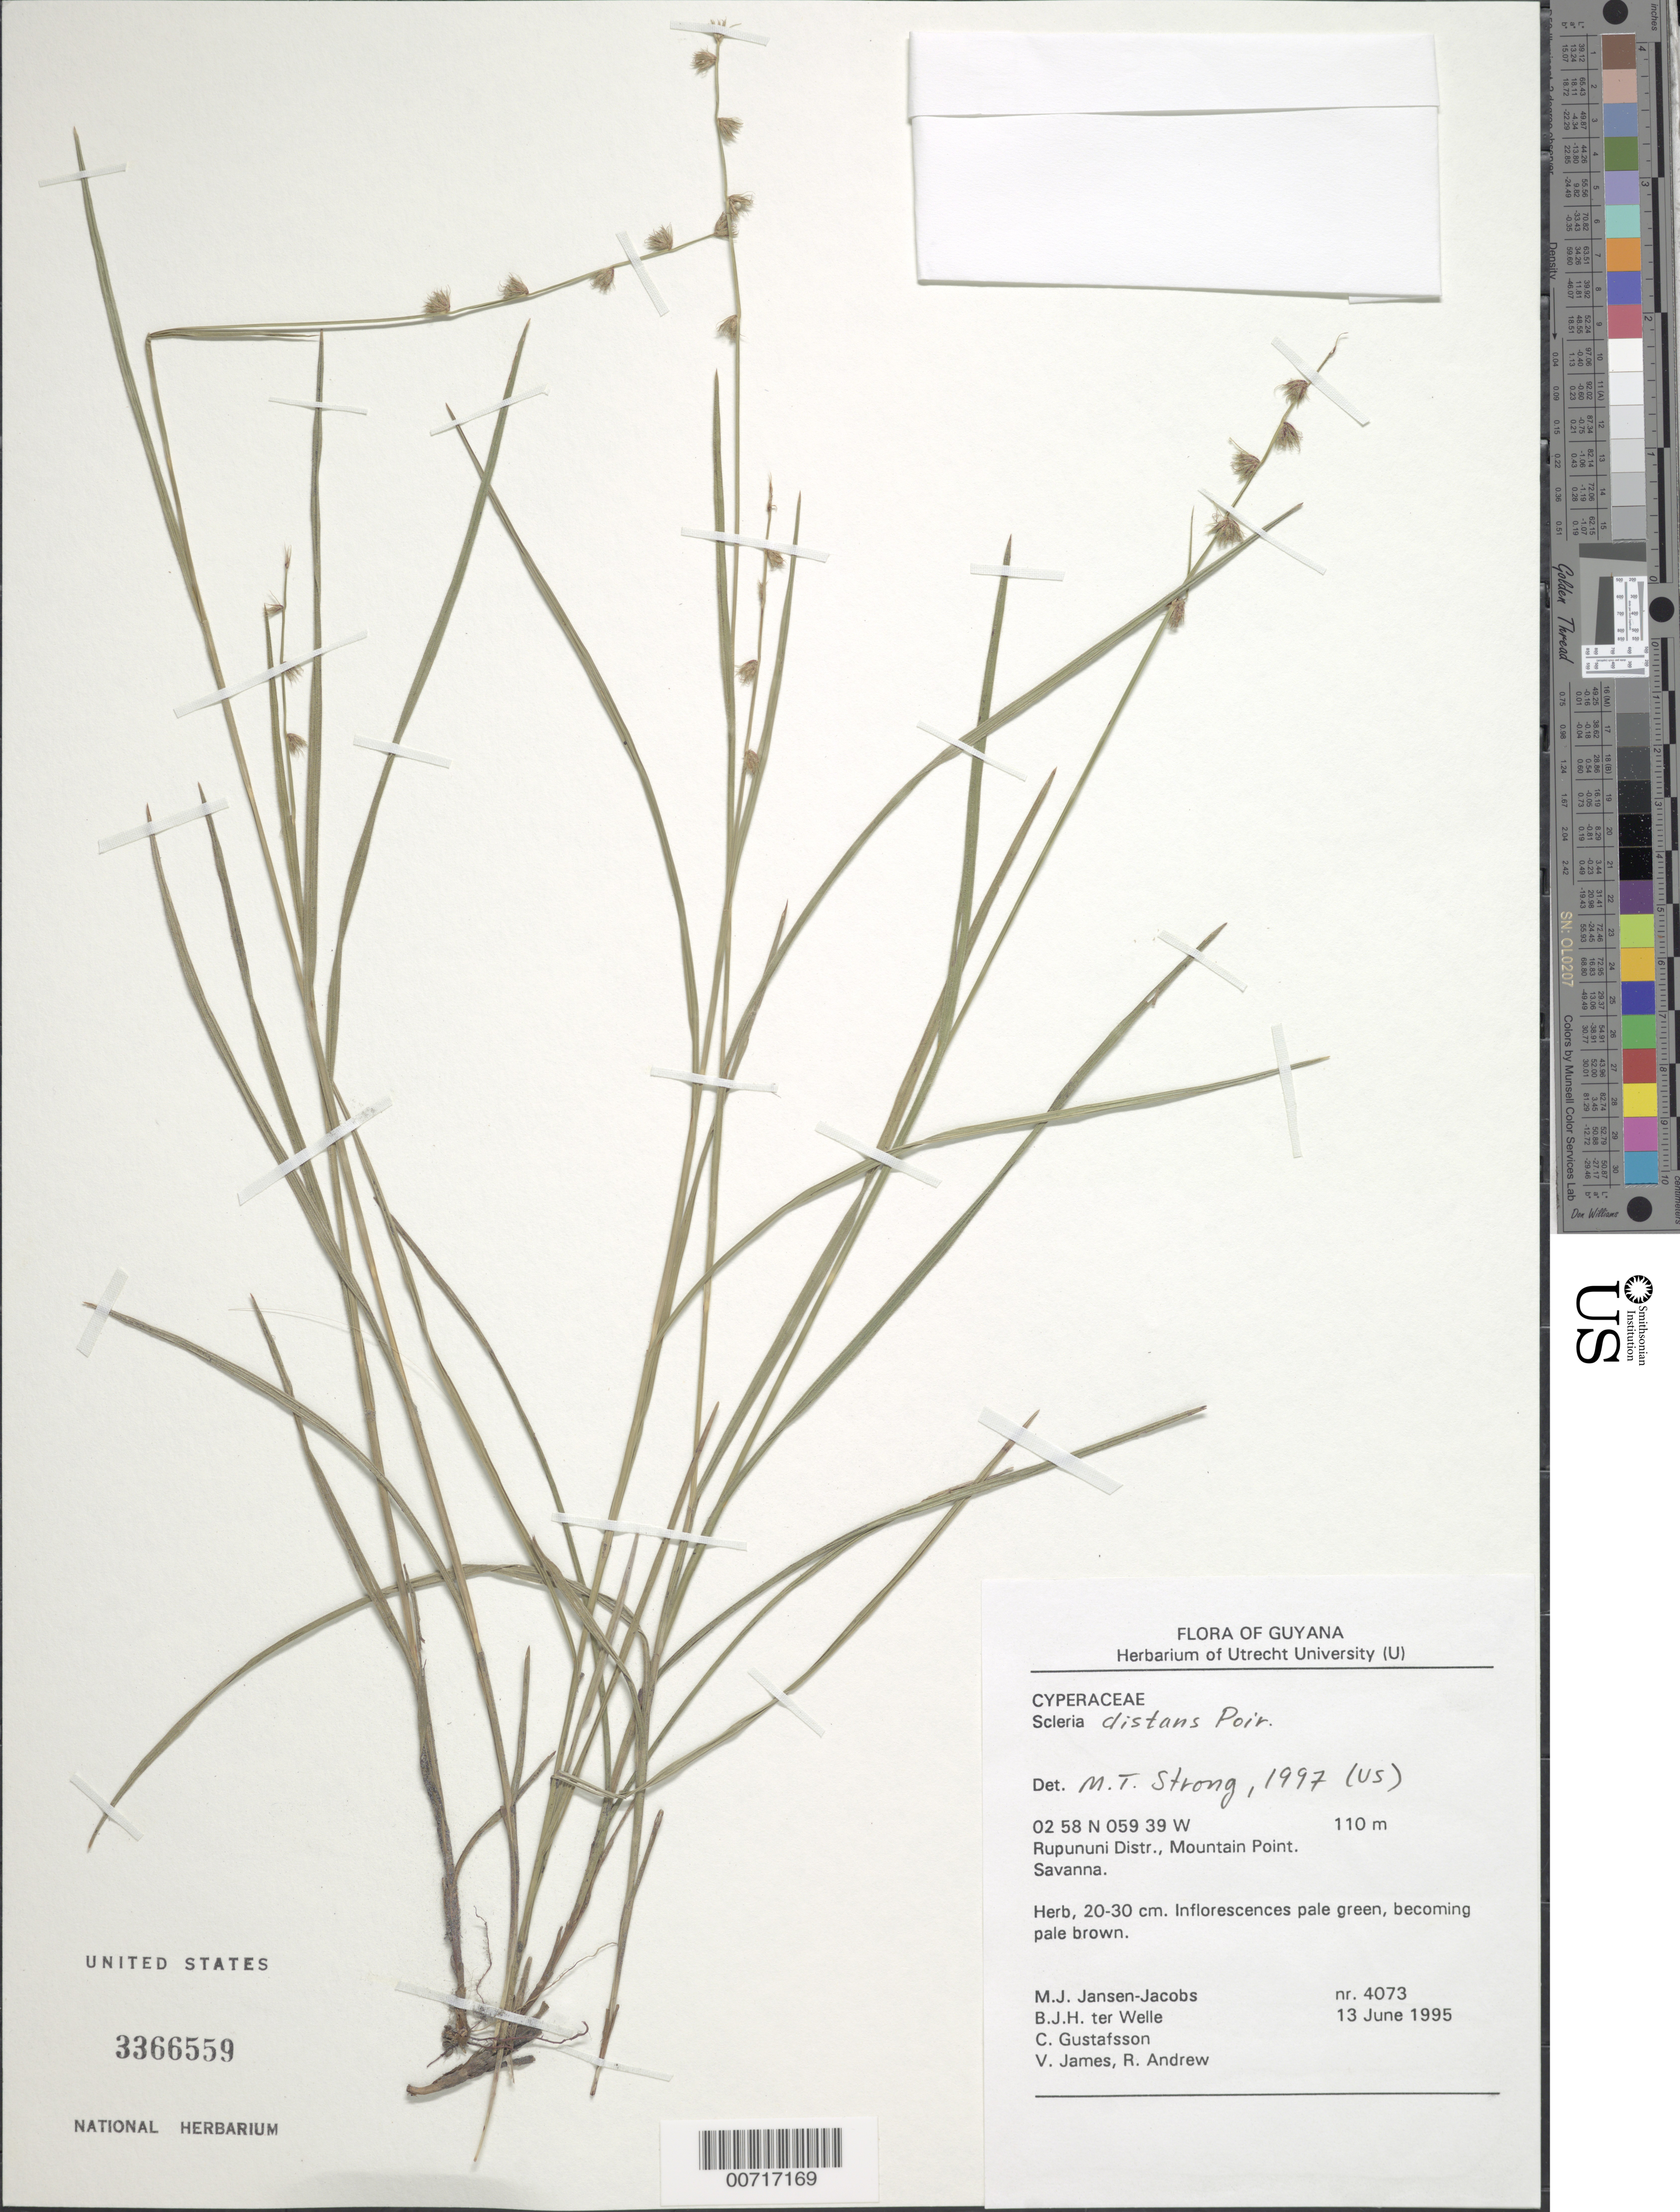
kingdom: Plantae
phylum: Tracheophyta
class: Liliopsida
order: Poales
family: Cyperaceae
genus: Scleria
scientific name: Scleria distans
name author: Poir.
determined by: Strong, M. T., (US), Smithsonian Institution - National Museum of Natural History (UNITED STATES)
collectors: M. J. Jansen-Jacobs, B. Welle, C. G. Gustafsson, V. James & R. Andrew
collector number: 4073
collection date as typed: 13-Jun-95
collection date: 1995-06-13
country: Guyana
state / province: U. Takutu-U. Essequibo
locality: Mountain Point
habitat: Savanna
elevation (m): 110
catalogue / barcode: US 3366559